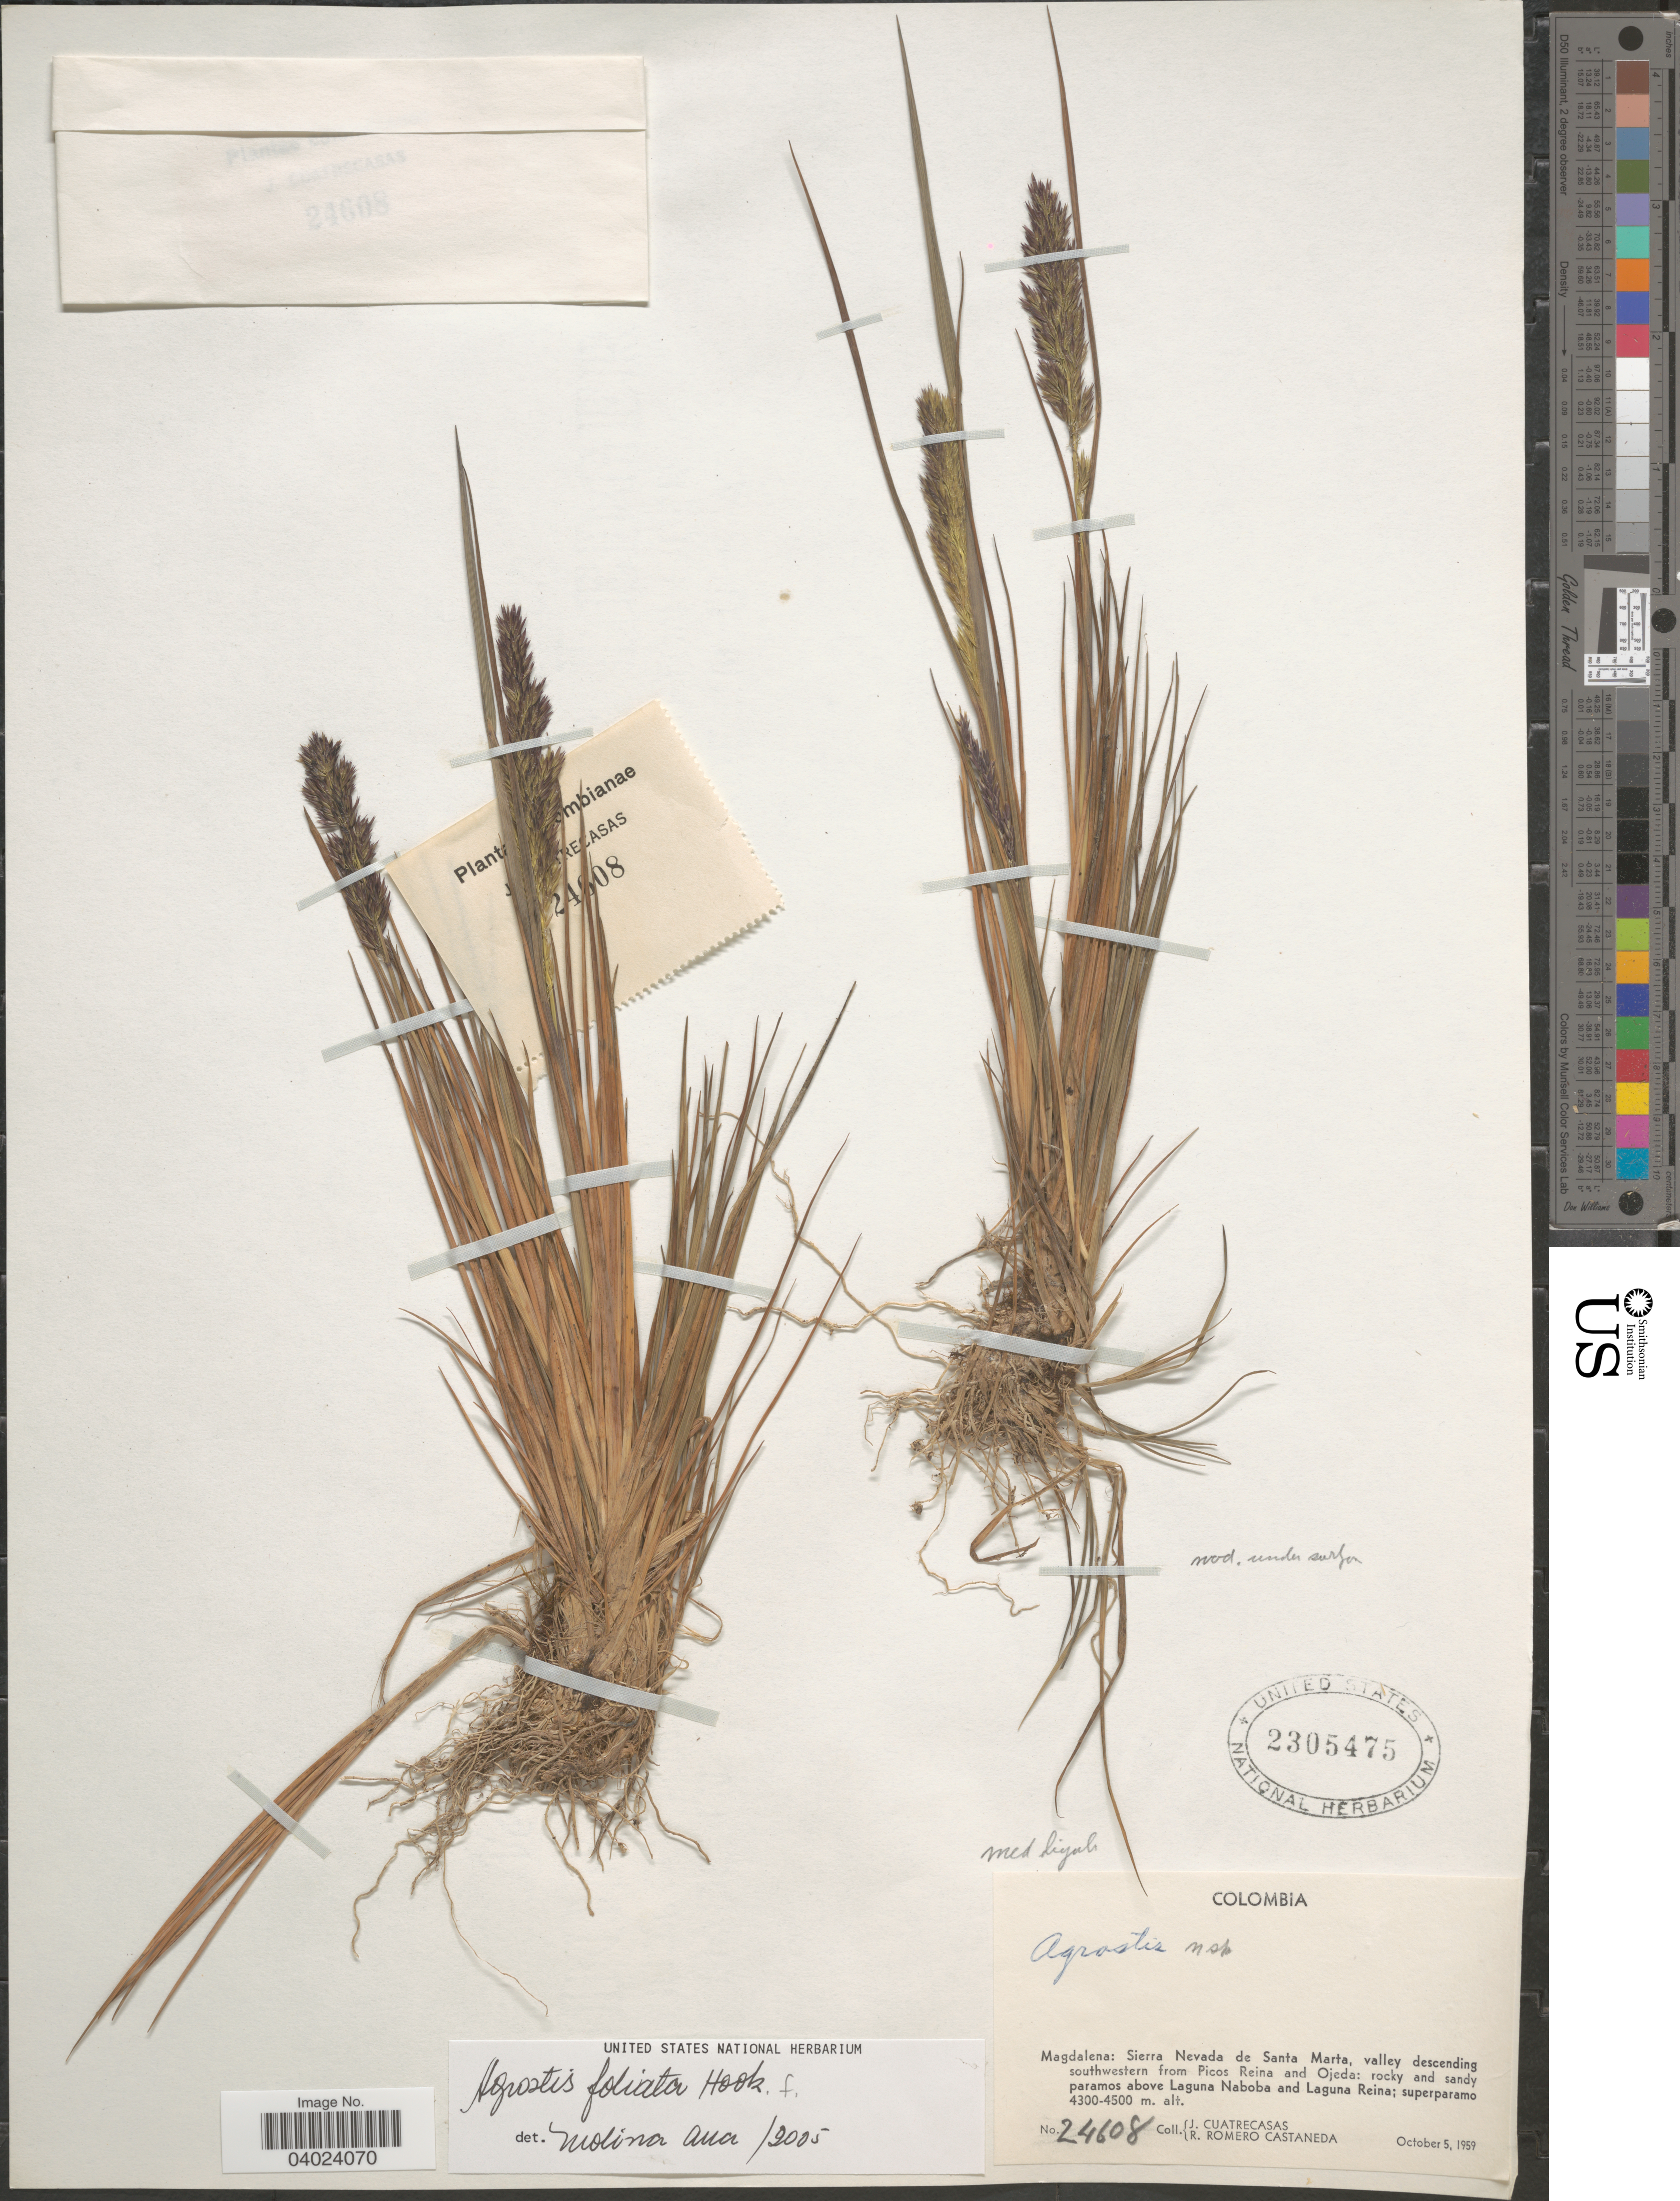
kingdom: Plantae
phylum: Tracheophyta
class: Liliopsida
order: Poales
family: Poaceae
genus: Agrostis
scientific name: Agrostis foliata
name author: Hook. f.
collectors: J. Cuatrecasas & R. Romero Castañeda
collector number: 24608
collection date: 1959-10-05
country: Colombia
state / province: Magdalena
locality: Sierra Nevada de Santa Marta, valley descending southwestern from Picos Reina and Ojeda: rocky and sandy paramos above Laguna Naboba and Laguna Reina.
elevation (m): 4300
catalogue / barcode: US 2305475